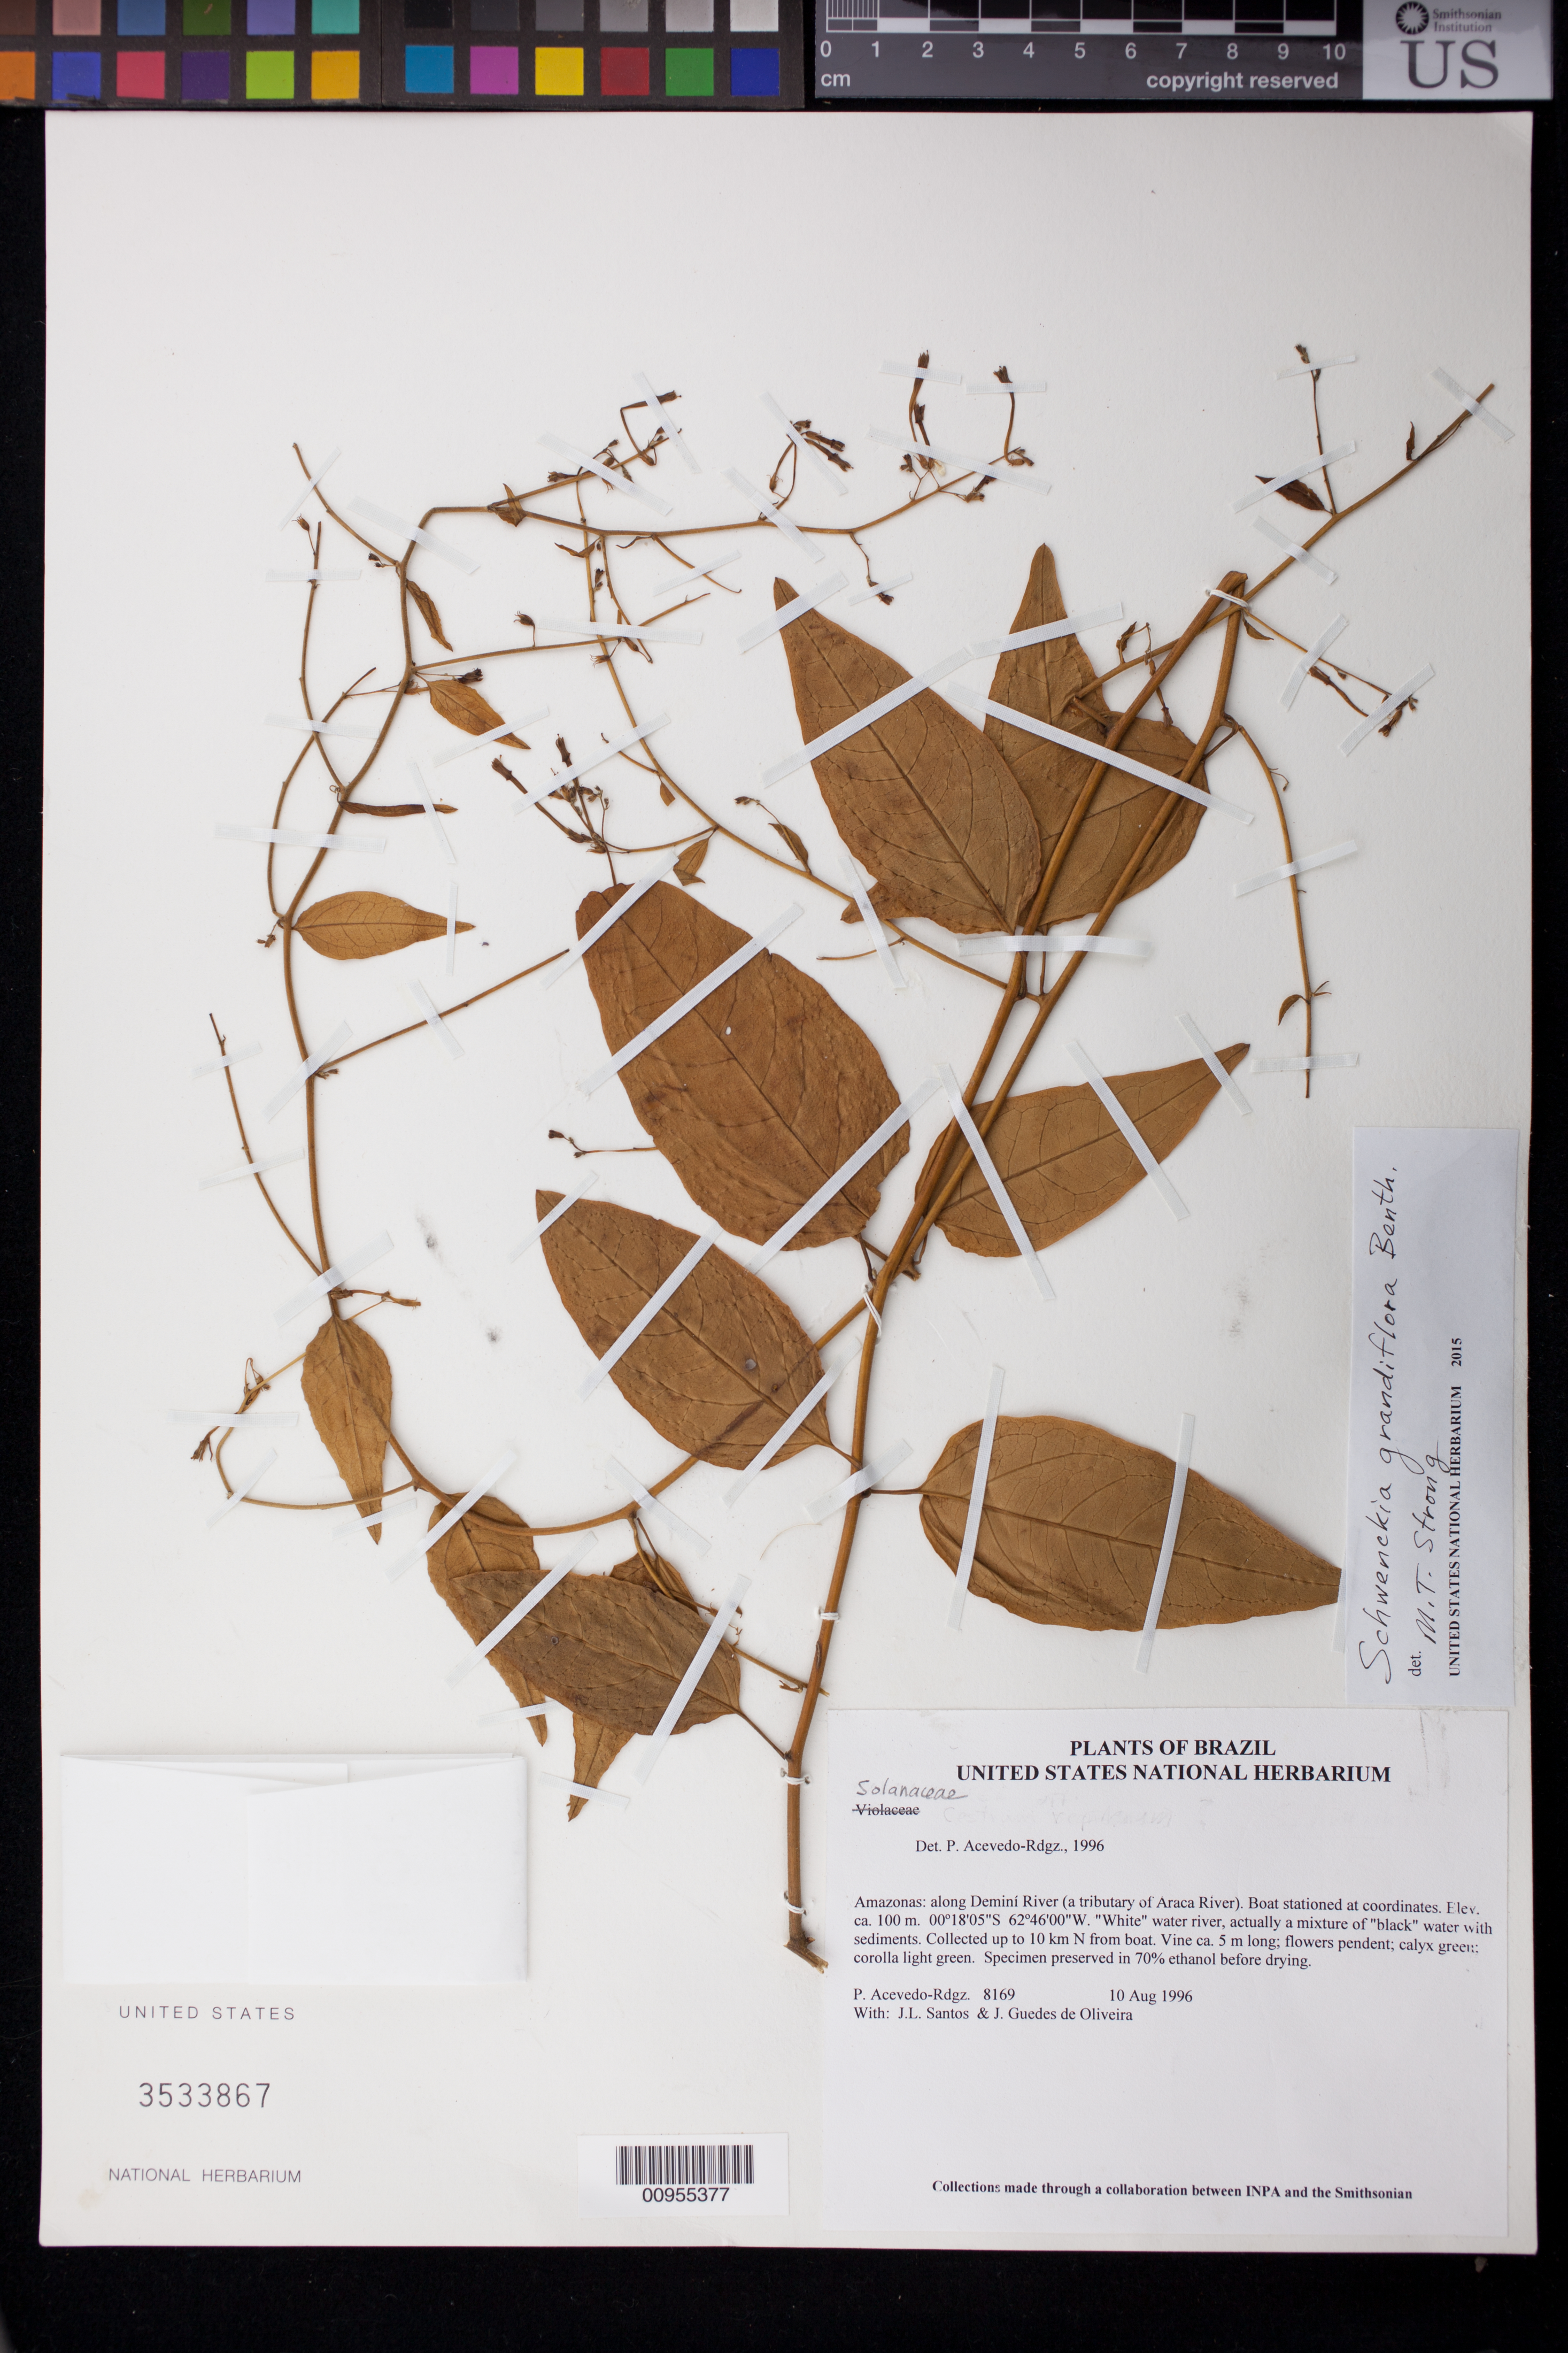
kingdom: Plantae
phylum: Tracheophyta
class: Magnoliopsida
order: Solanales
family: Solanaceae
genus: Schwenckia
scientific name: Schwenckia grandiflora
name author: Benth.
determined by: Strong, M. T., (US), Smithsonian Institution - National Museum of Natural History (UNITED STATES)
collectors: P. Acevedo-Rodr., J. L. Santos & J. Guedes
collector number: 8169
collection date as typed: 10 Aug 1996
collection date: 1996-08-10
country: Brazil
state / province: Amazonas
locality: Amazonas: along Deminí River (a tributary of Araca River). Boat stationed at coordinates.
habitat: "White" water river, actually a mixture of "black" water with sediments. Collected up to 10 km N from boat.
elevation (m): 100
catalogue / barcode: US 3533867